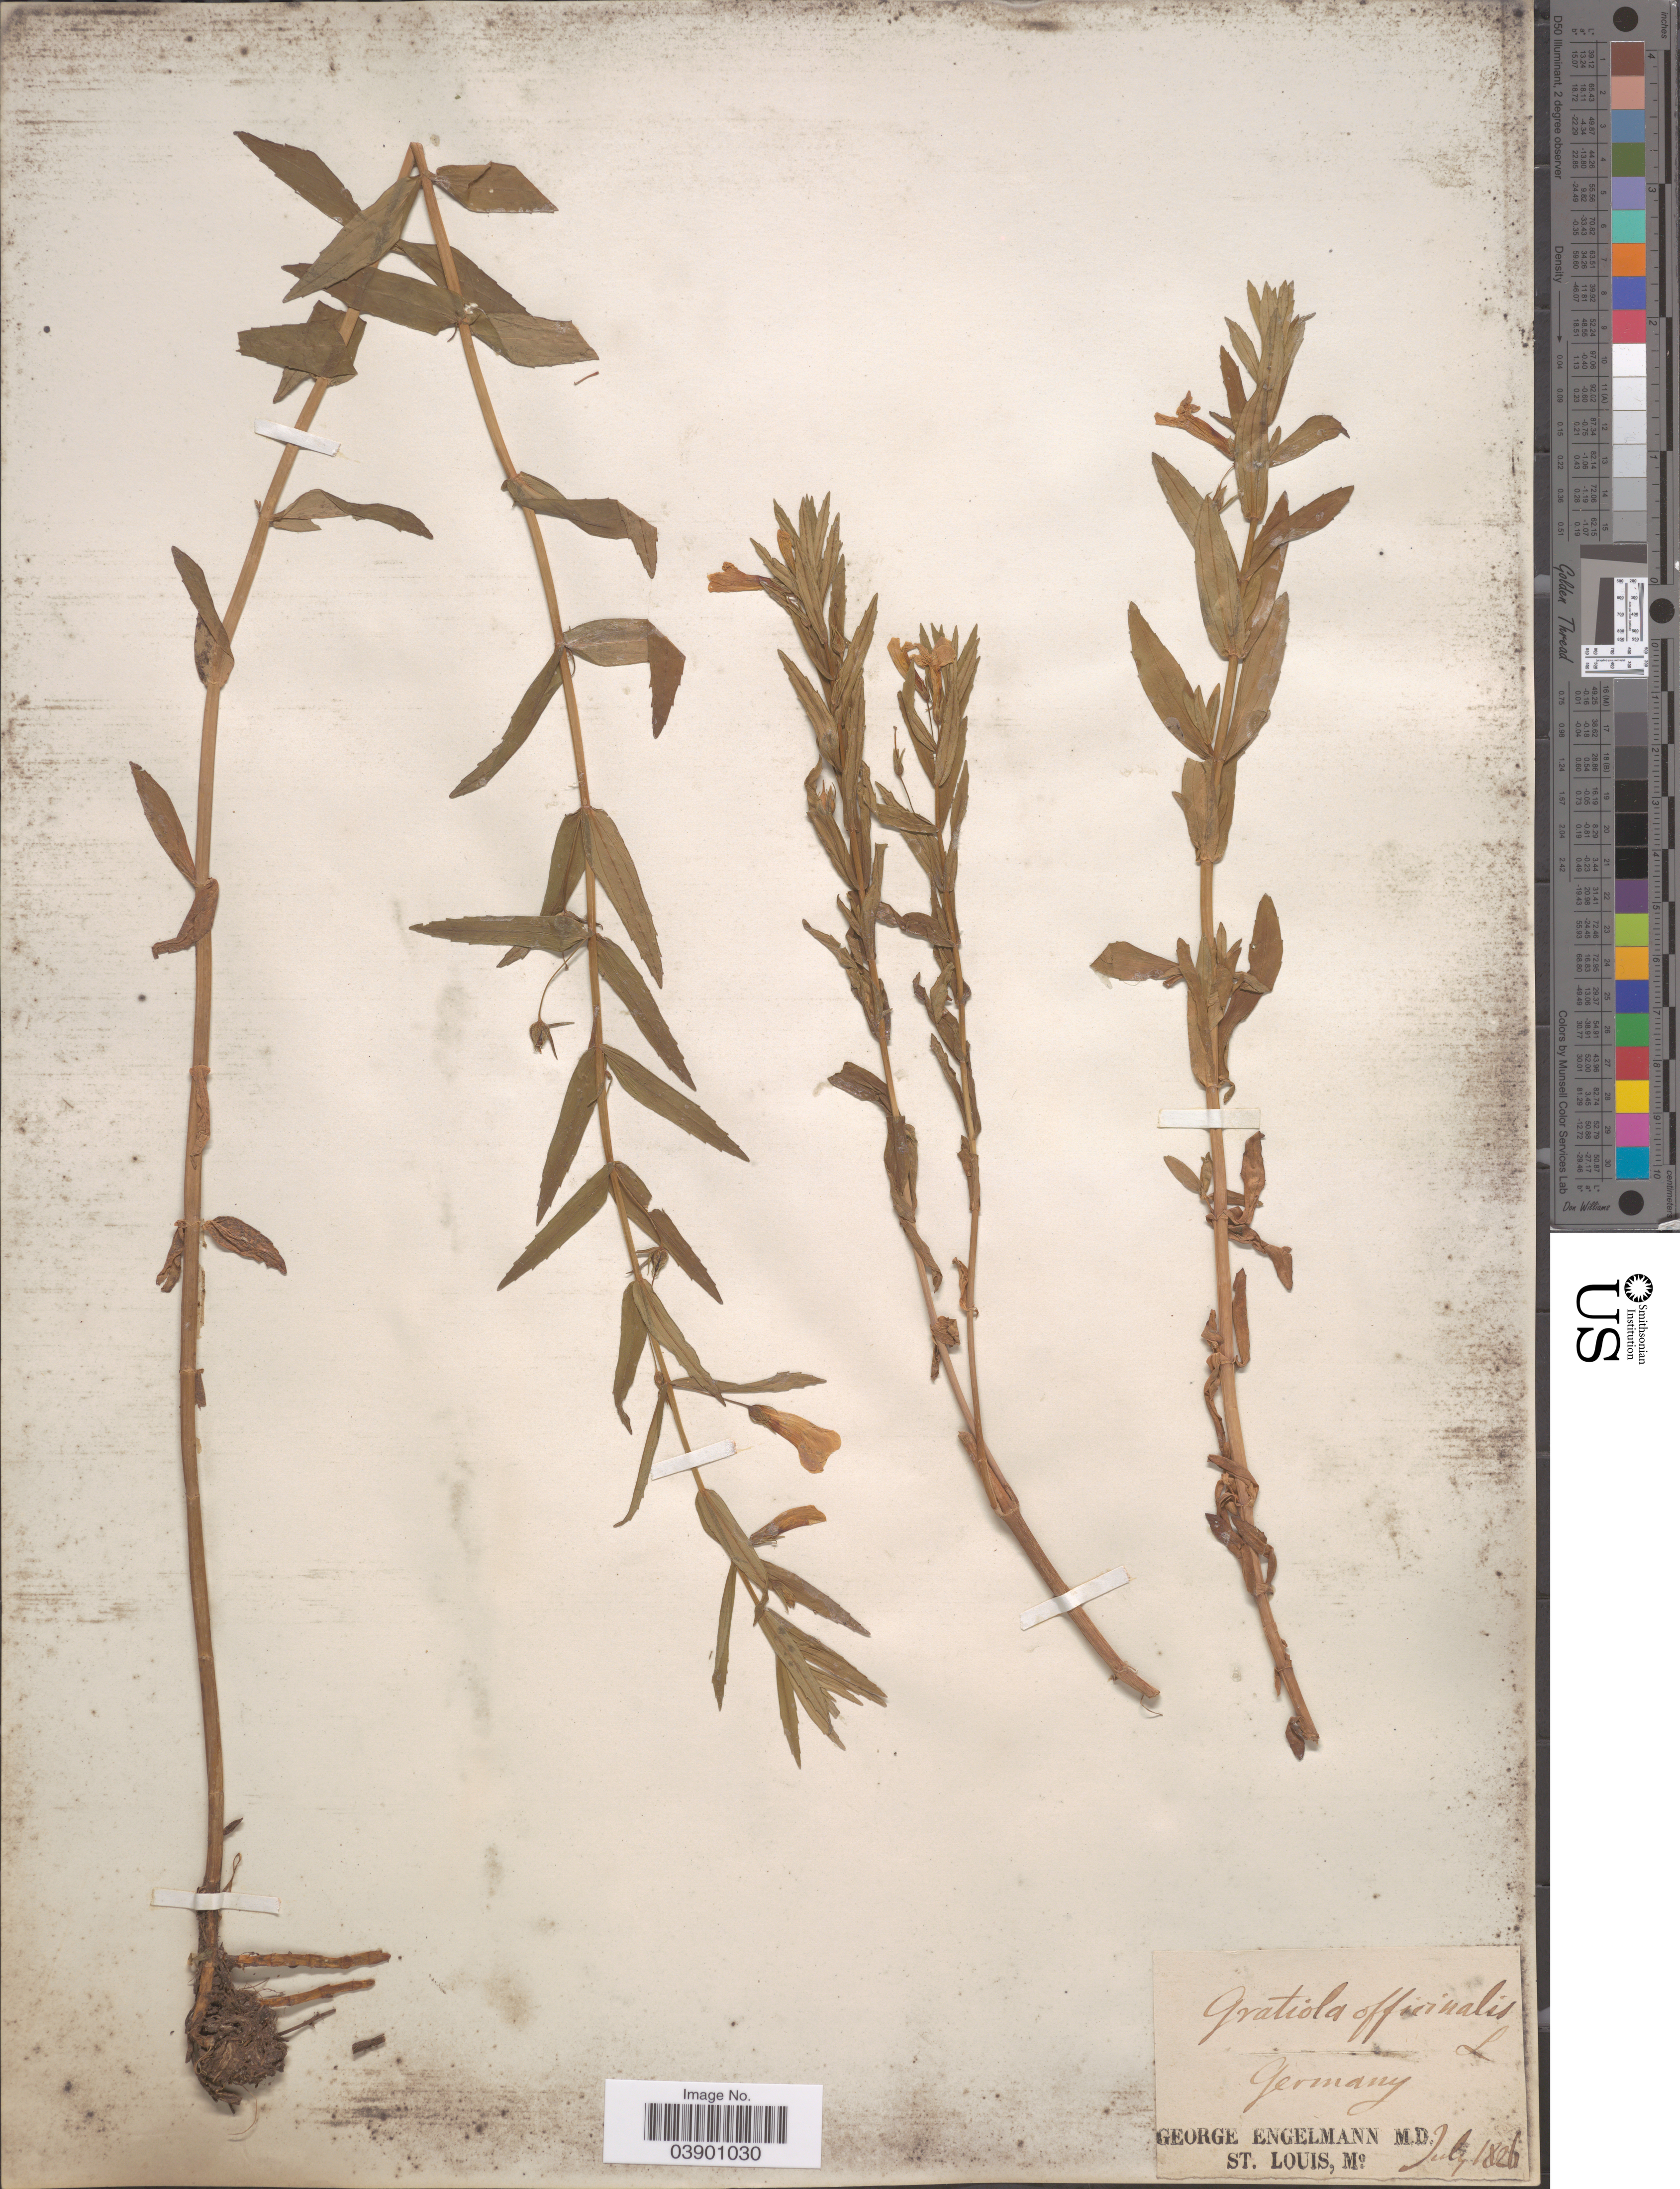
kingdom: Plantae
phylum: Tracheophyta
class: Magnoliopsida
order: Lamiales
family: Plantaginaceae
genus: Gratiola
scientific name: Gratiola officinalis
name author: L.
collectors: G. Engelmann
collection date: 1826-07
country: Germany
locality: St. Louis.